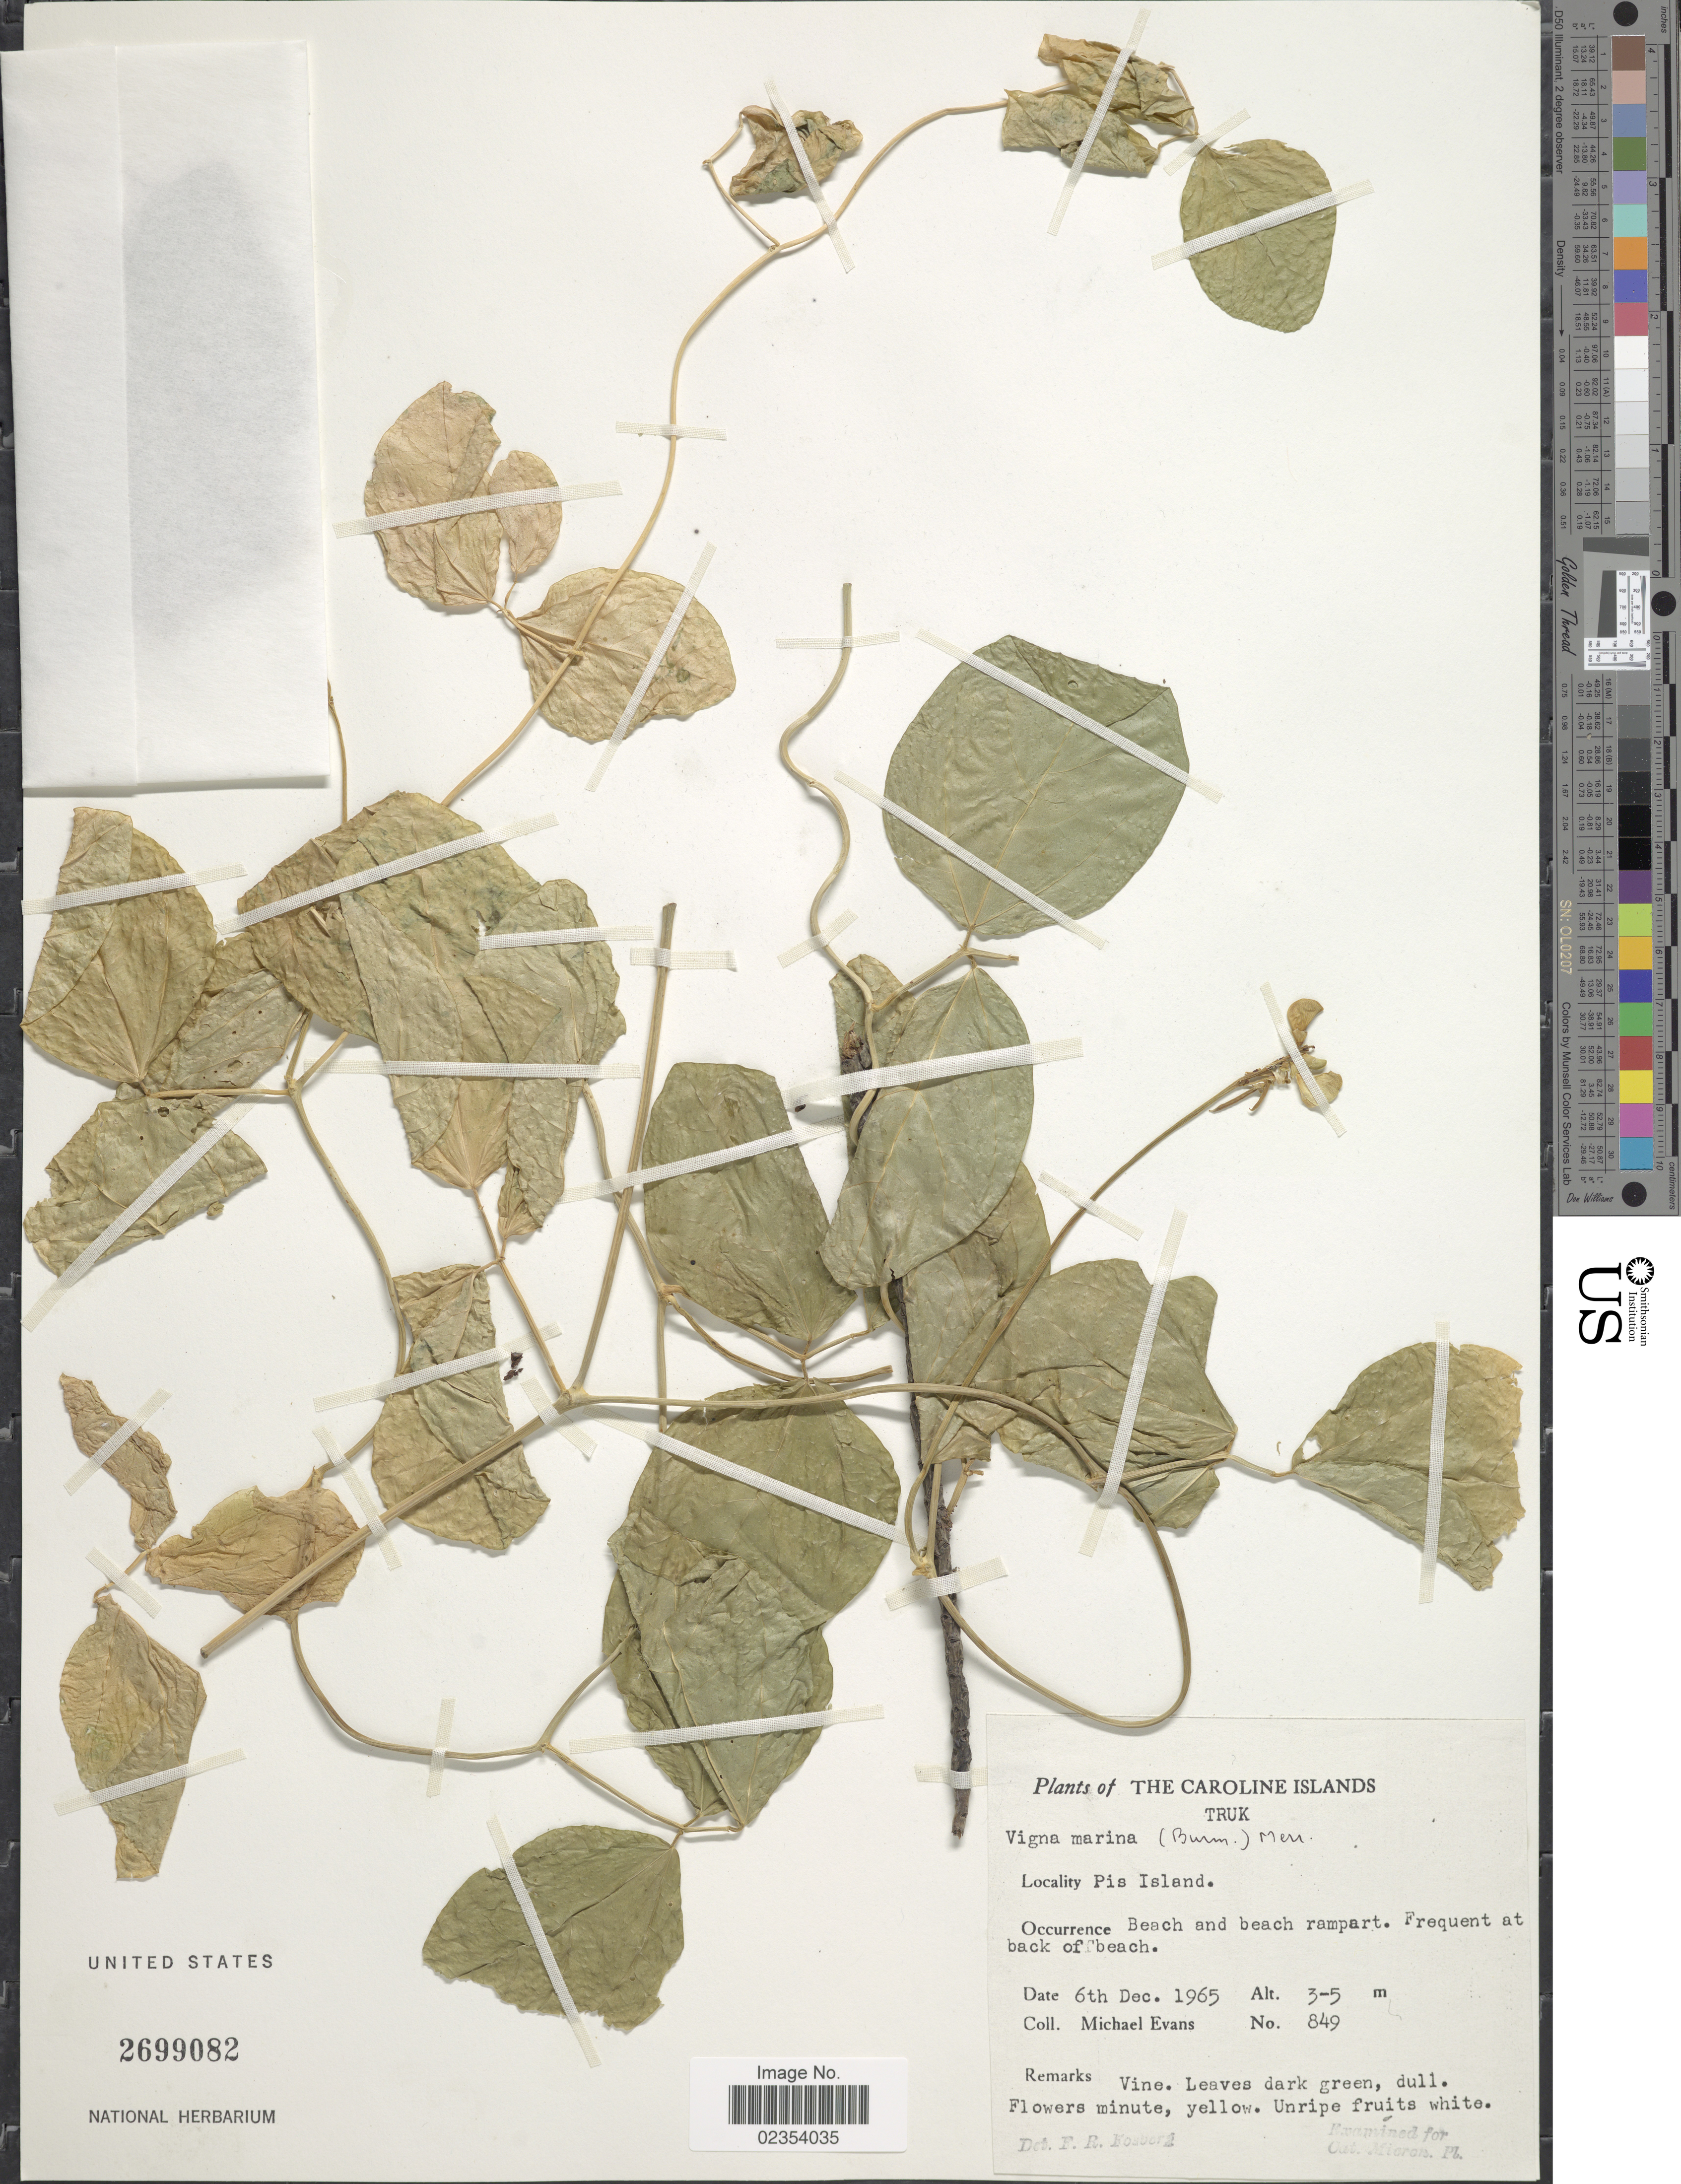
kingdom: Plantae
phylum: Tracheophyta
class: Magnoliopsida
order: Fabales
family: Fabaceae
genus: Vigna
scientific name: Vigna marina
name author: (Burm.) Merr.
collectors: M. Evans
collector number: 849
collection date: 1965-12-06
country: Micronesia, Federated States of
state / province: Truk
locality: Caroline Islands. Truk. Pis Island.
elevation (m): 3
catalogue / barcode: US 2699082